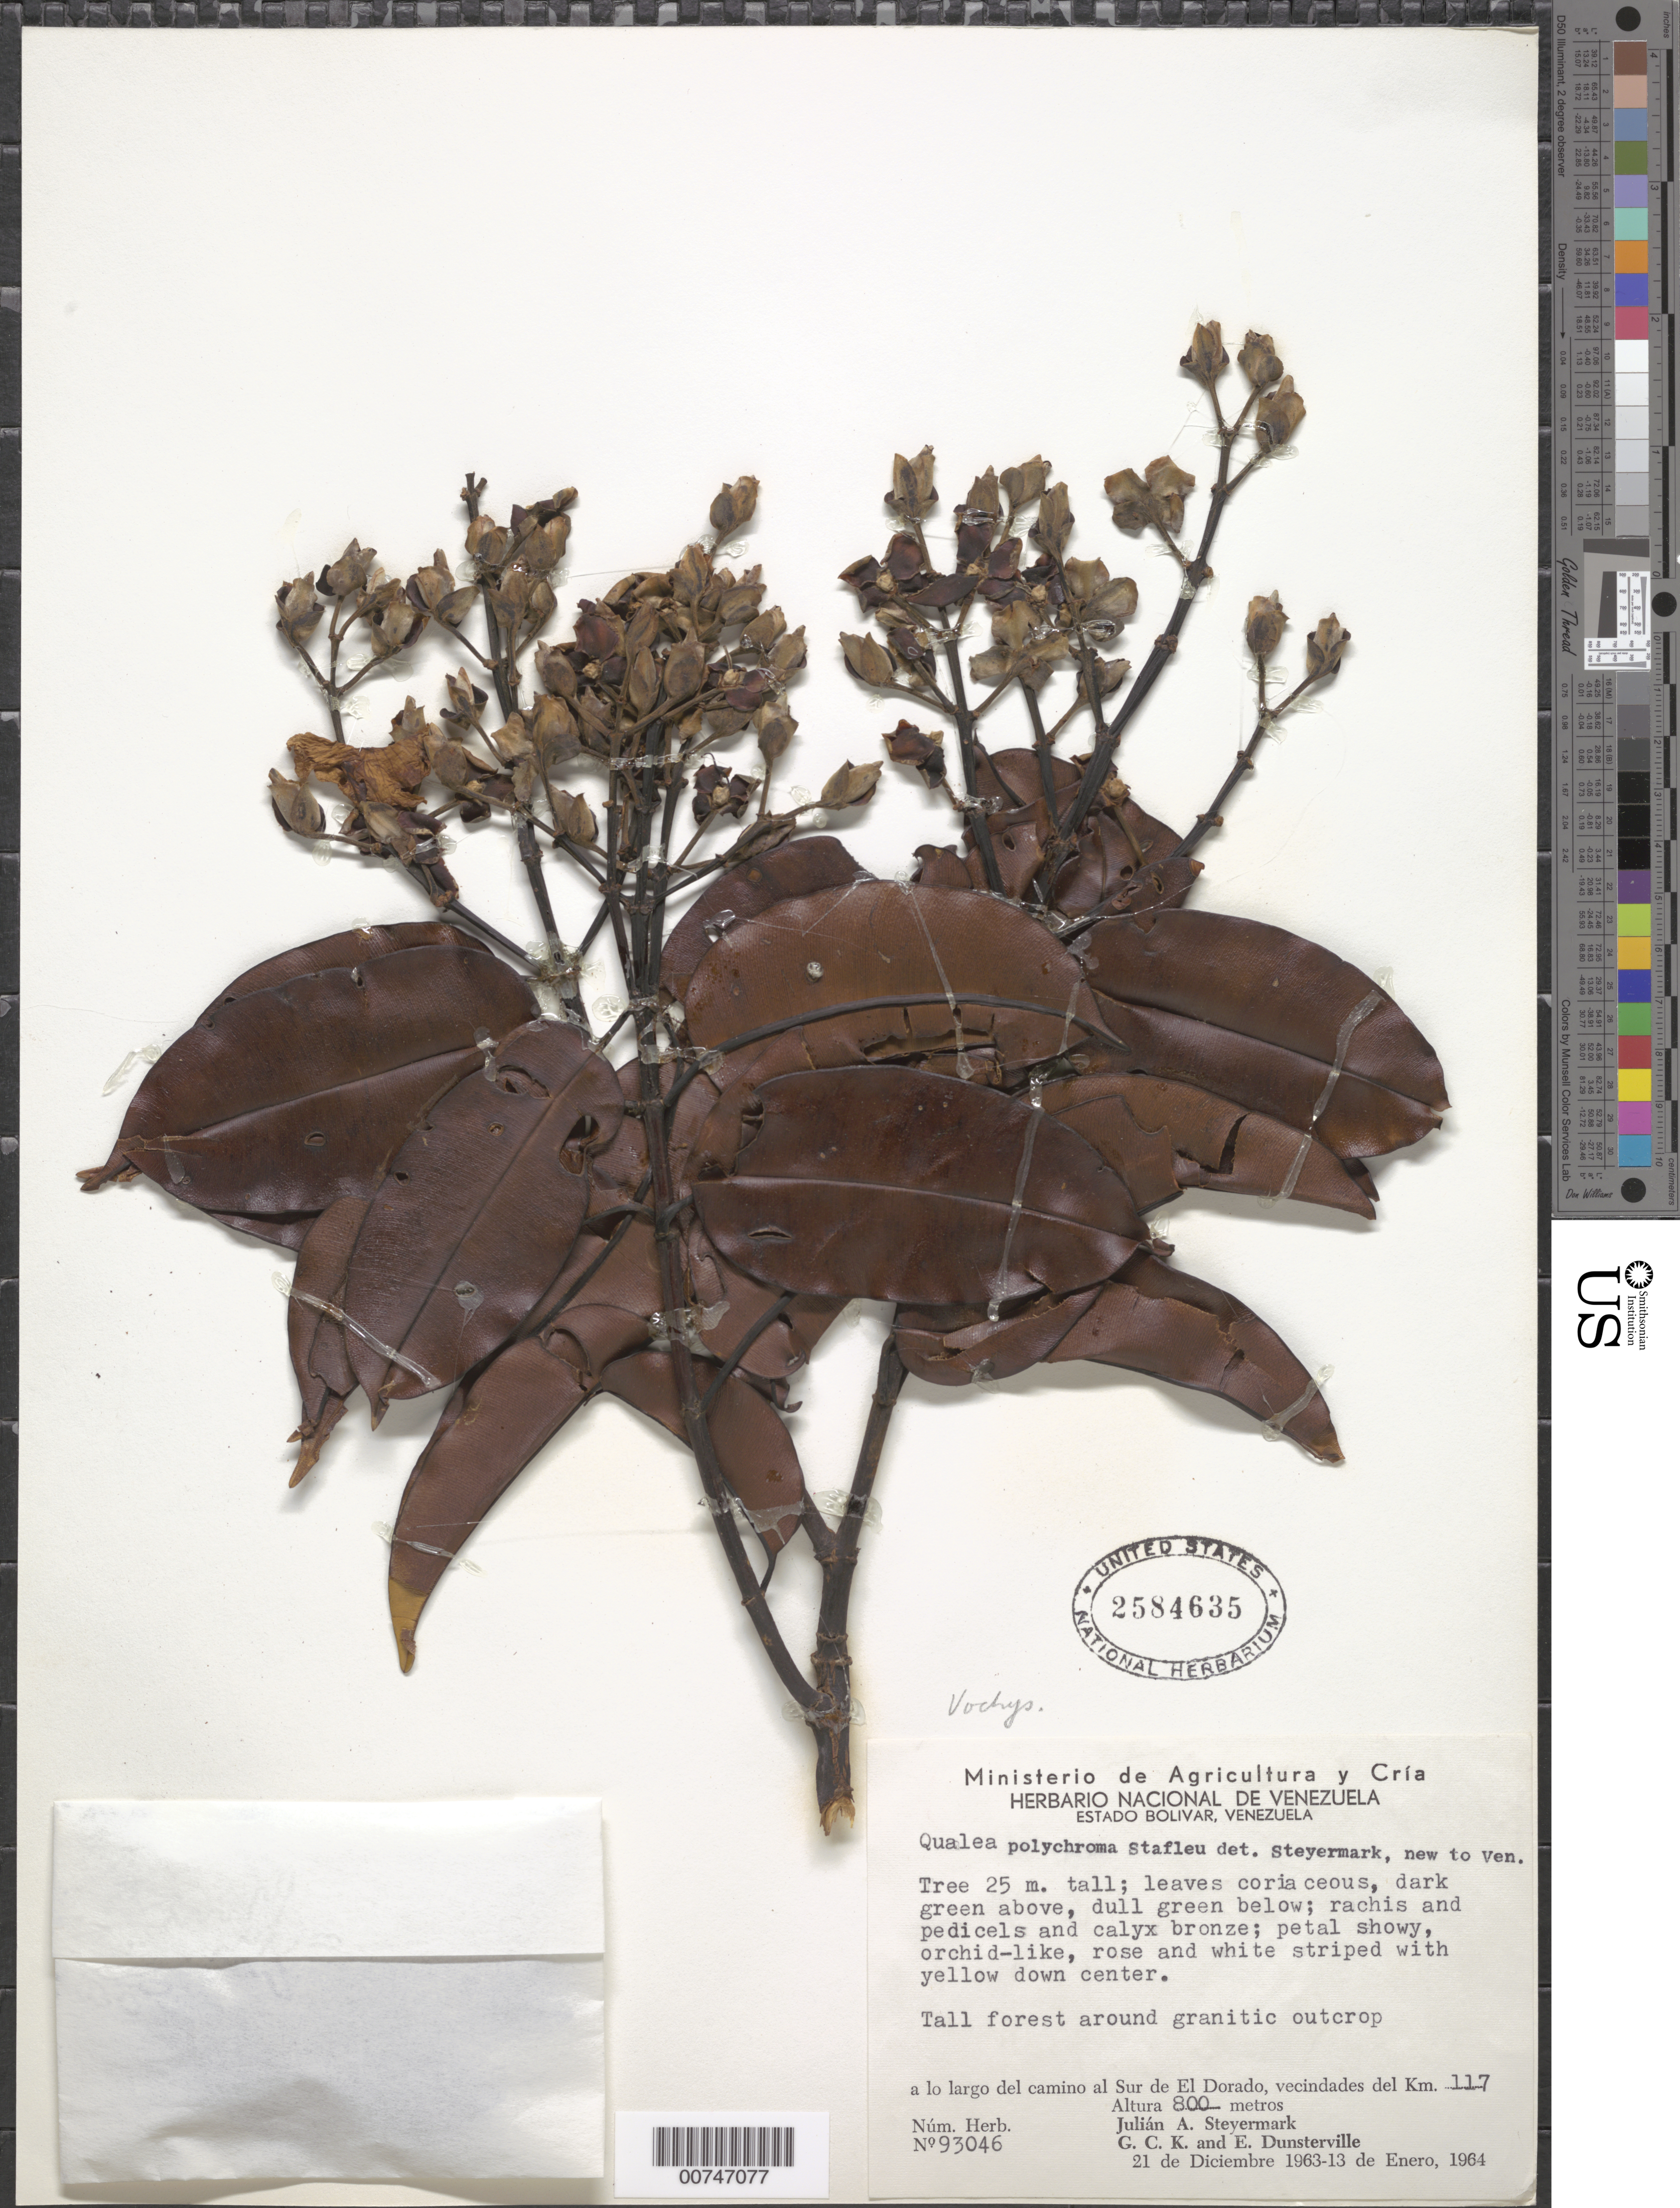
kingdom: Plantae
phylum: Tracheophyta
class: Magnoliopsida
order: Myrtales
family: Vochysiaceae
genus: Qualea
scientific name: Qualea polychroma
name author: Stafleu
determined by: Steyermark, Julian A., (VEN)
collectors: J. Steyermark, G. C. K. Dunsterville & E. Dunsterville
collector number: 93046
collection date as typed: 21-Dec-63 to 13-Jan-64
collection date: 1963-12-21/1964-01-13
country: Venezuela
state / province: Bolívar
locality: El Dorado, S of; km 117 vic.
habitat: Tall forest around granitic outcrop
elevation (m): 800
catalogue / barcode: US 2584635